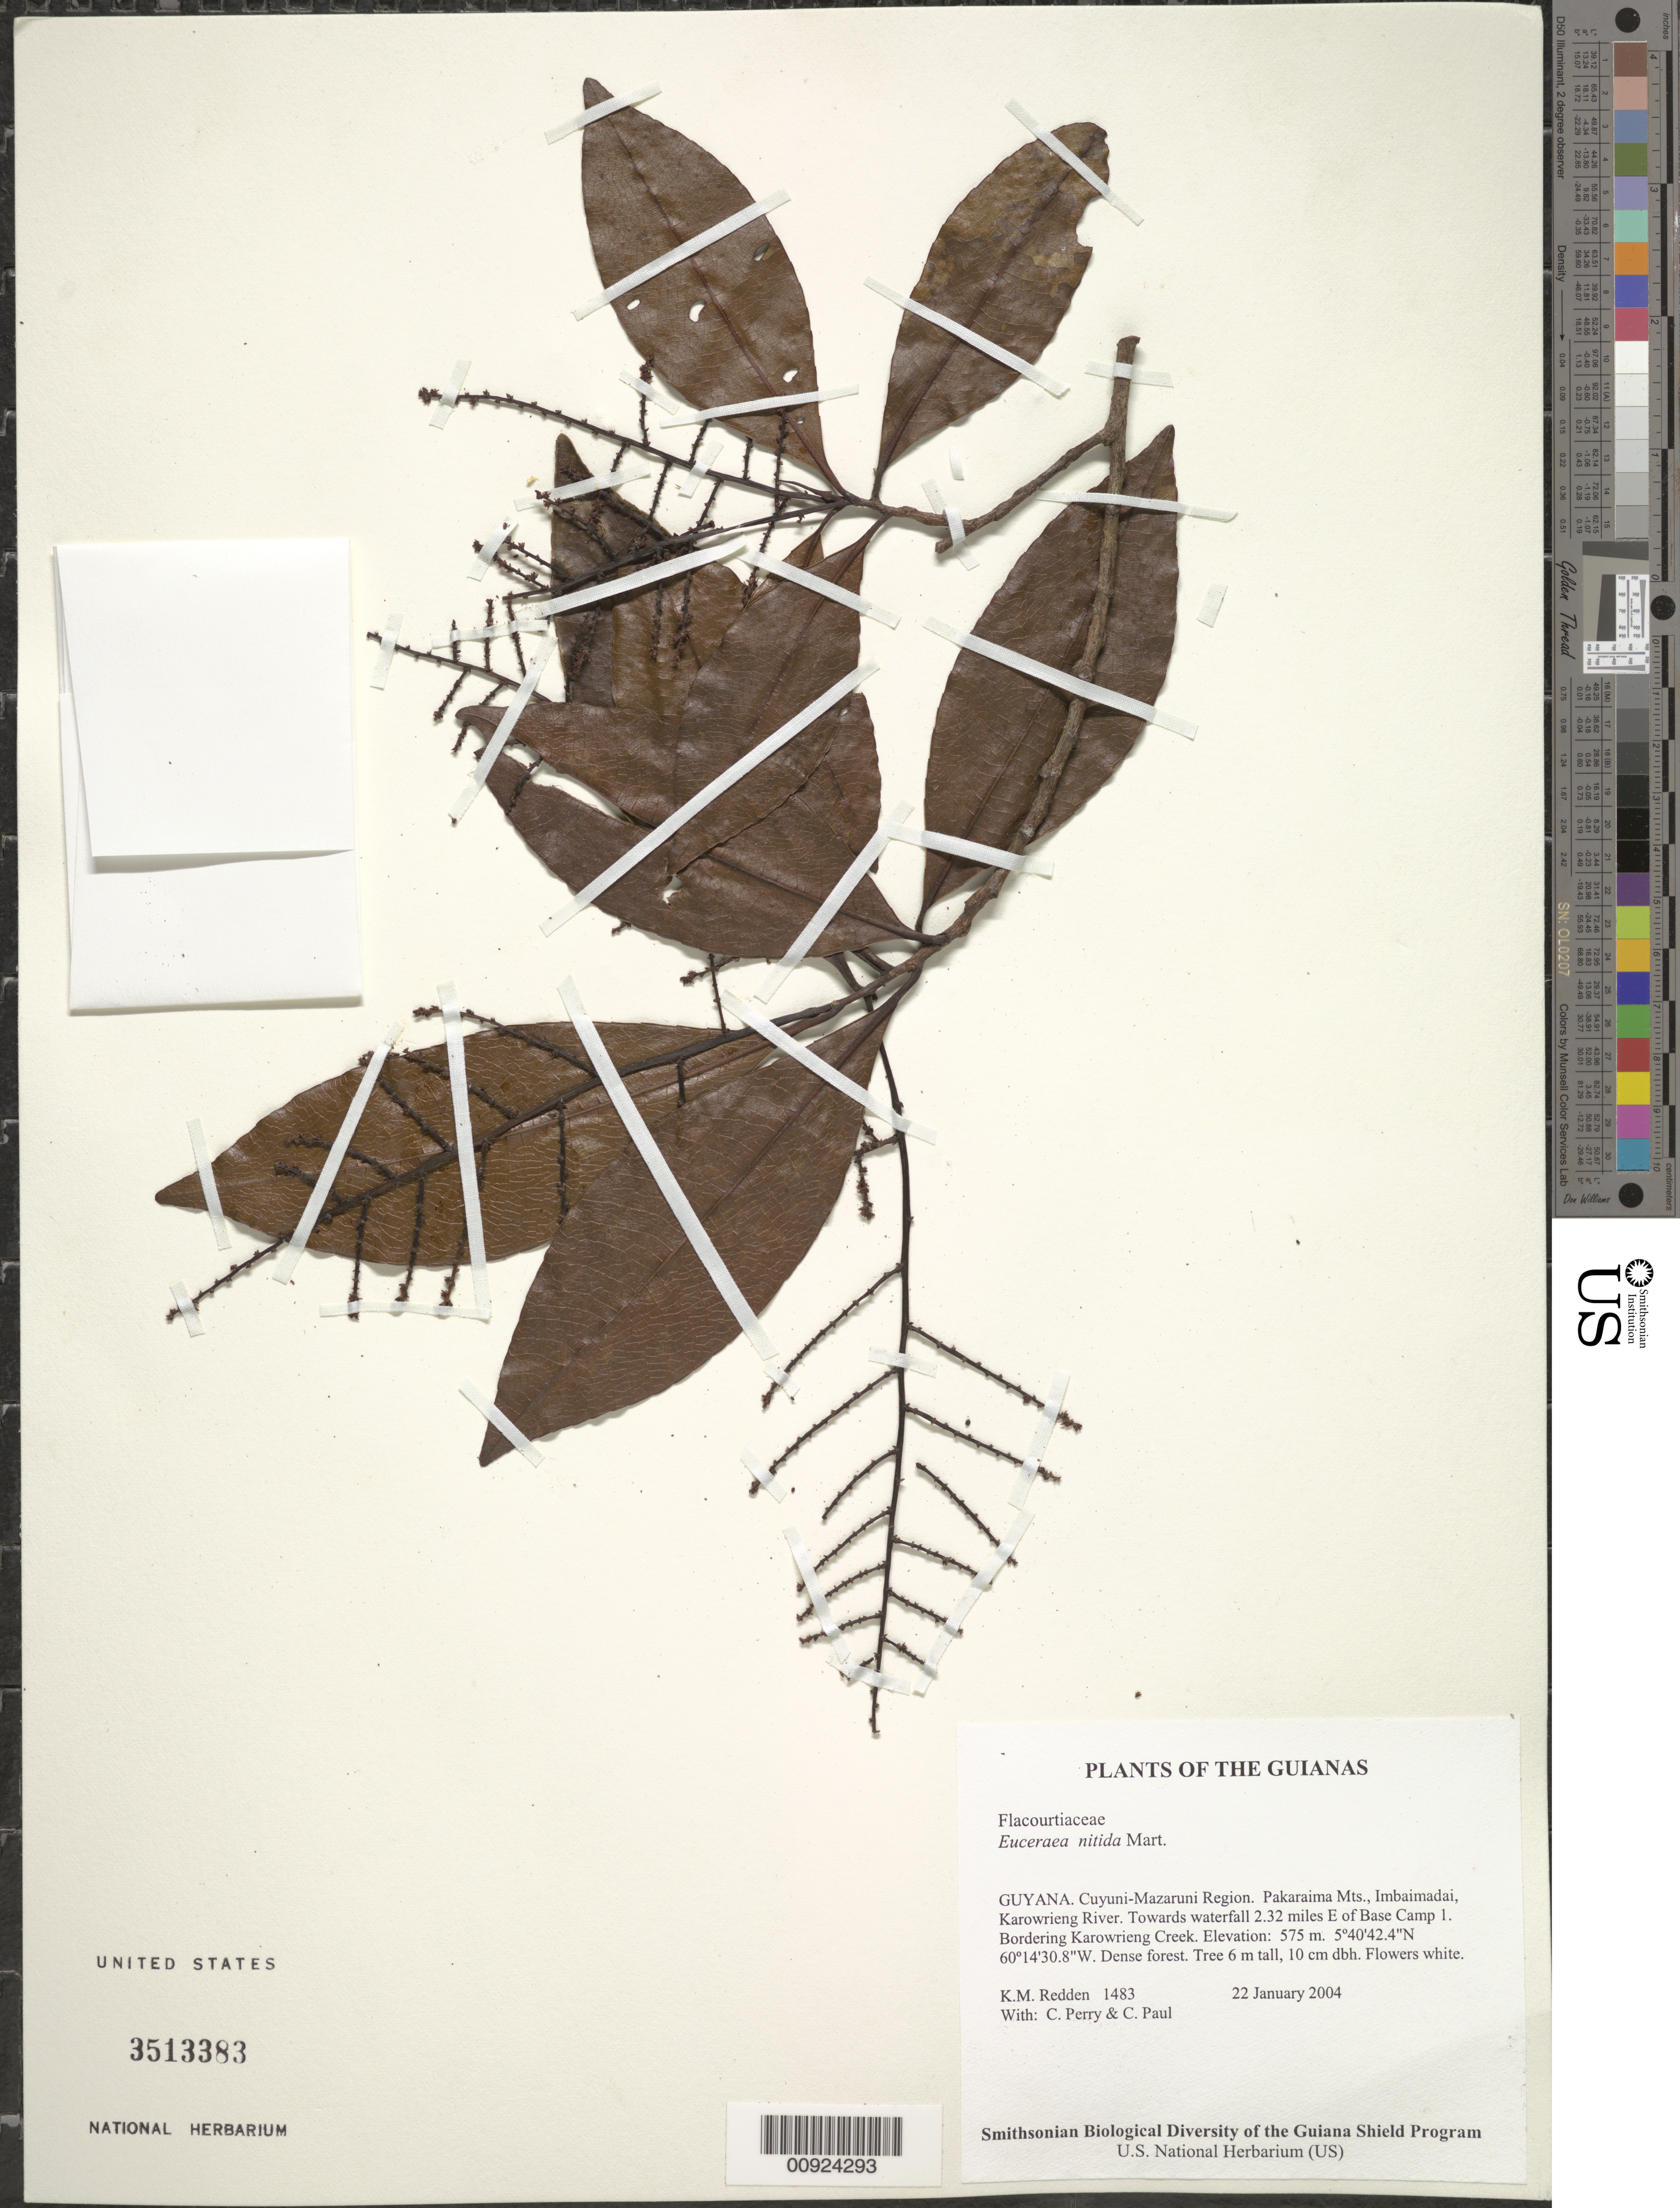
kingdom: Plantae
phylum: Tracheophyta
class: Magnoliopsida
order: Malpighiales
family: Salicaceae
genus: Casearia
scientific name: Casearia euceraea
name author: Mestier et al.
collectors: K. M. Redden, C. Perry & C. Paul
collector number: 1483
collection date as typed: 22 January 2004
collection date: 2004-01-22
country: Guyana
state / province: Cuyuni-Mazaruni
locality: Pakaraima Mts., Imbaimadai, Karowrieng River. Towards waterfall 2.32 miles E of Base Camp 1. Bordering Karowrieng Creek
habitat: Dense forest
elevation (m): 575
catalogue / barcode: US 3513383